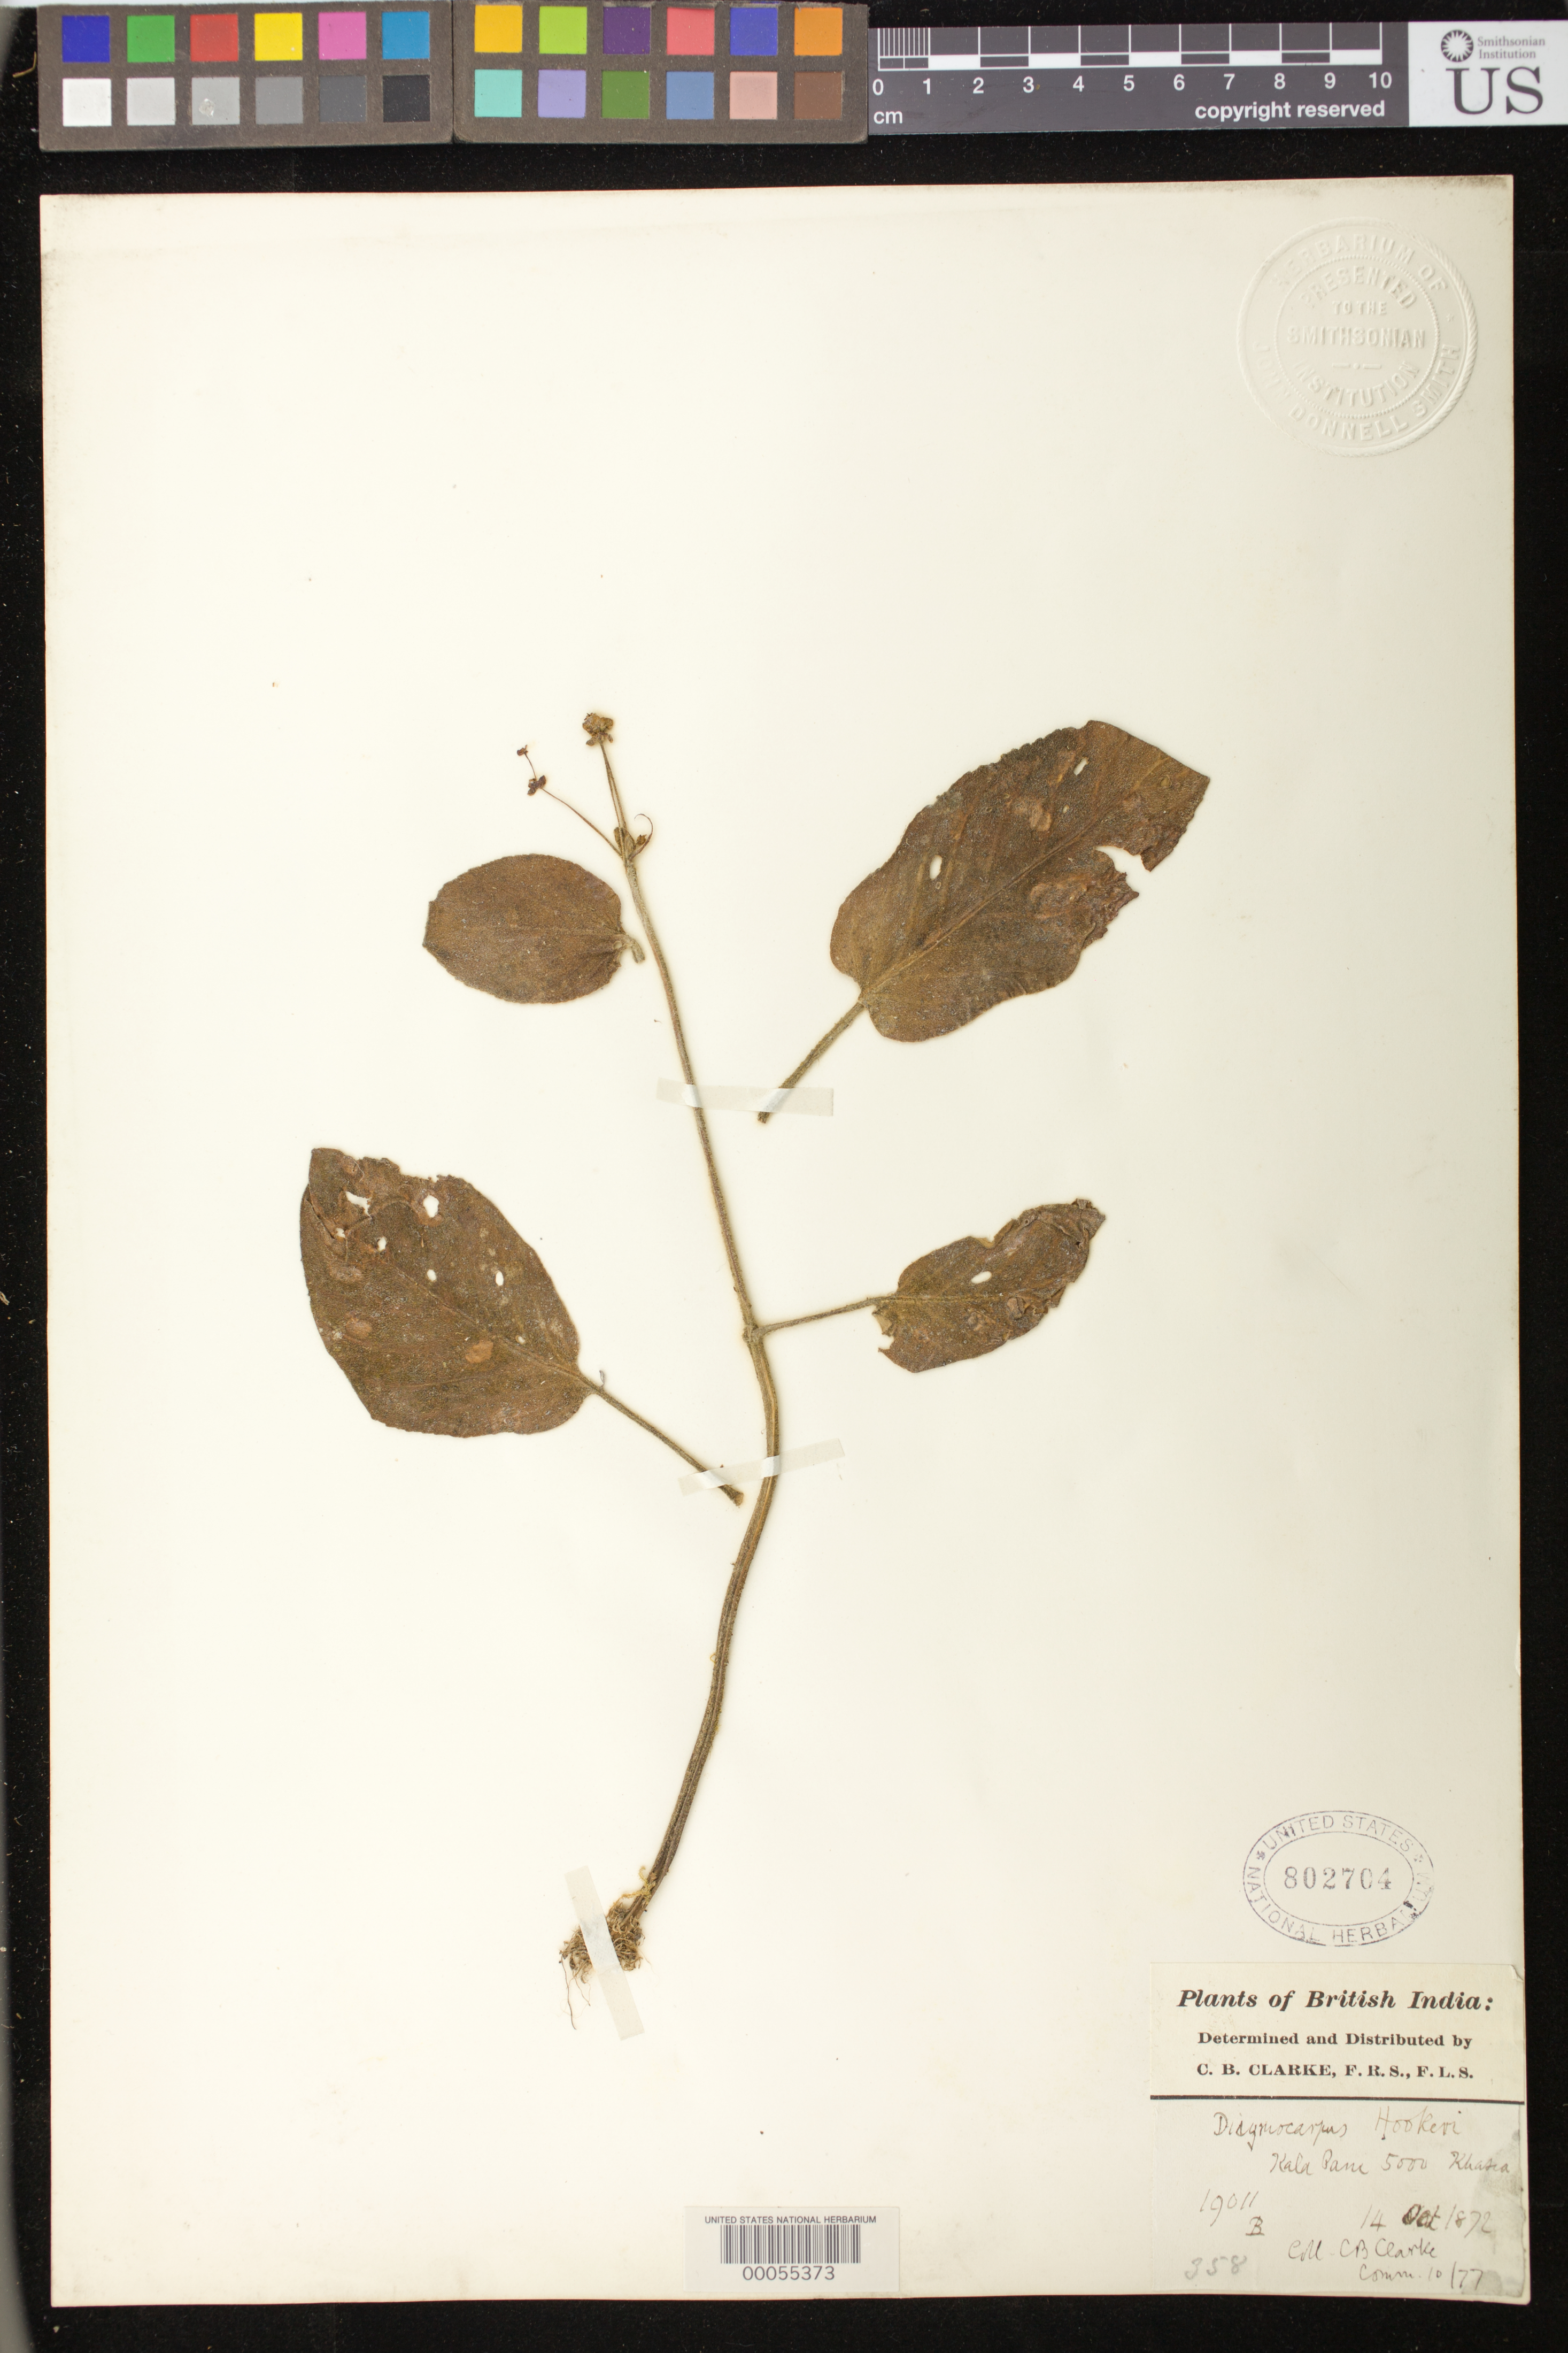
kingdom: Plantae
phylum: Tracheophyta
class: Magnoliopsida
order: Lamiales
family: Gesneriaceae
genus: Didymocarpus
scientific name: Didymocarpus hookeri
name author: C.B. Clarke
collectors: C. B. Clarke & et al.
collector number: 19011 B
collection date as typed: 14 Oct 1872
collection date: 1872-10-14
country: India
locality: Kala pani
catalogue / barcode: US 802704